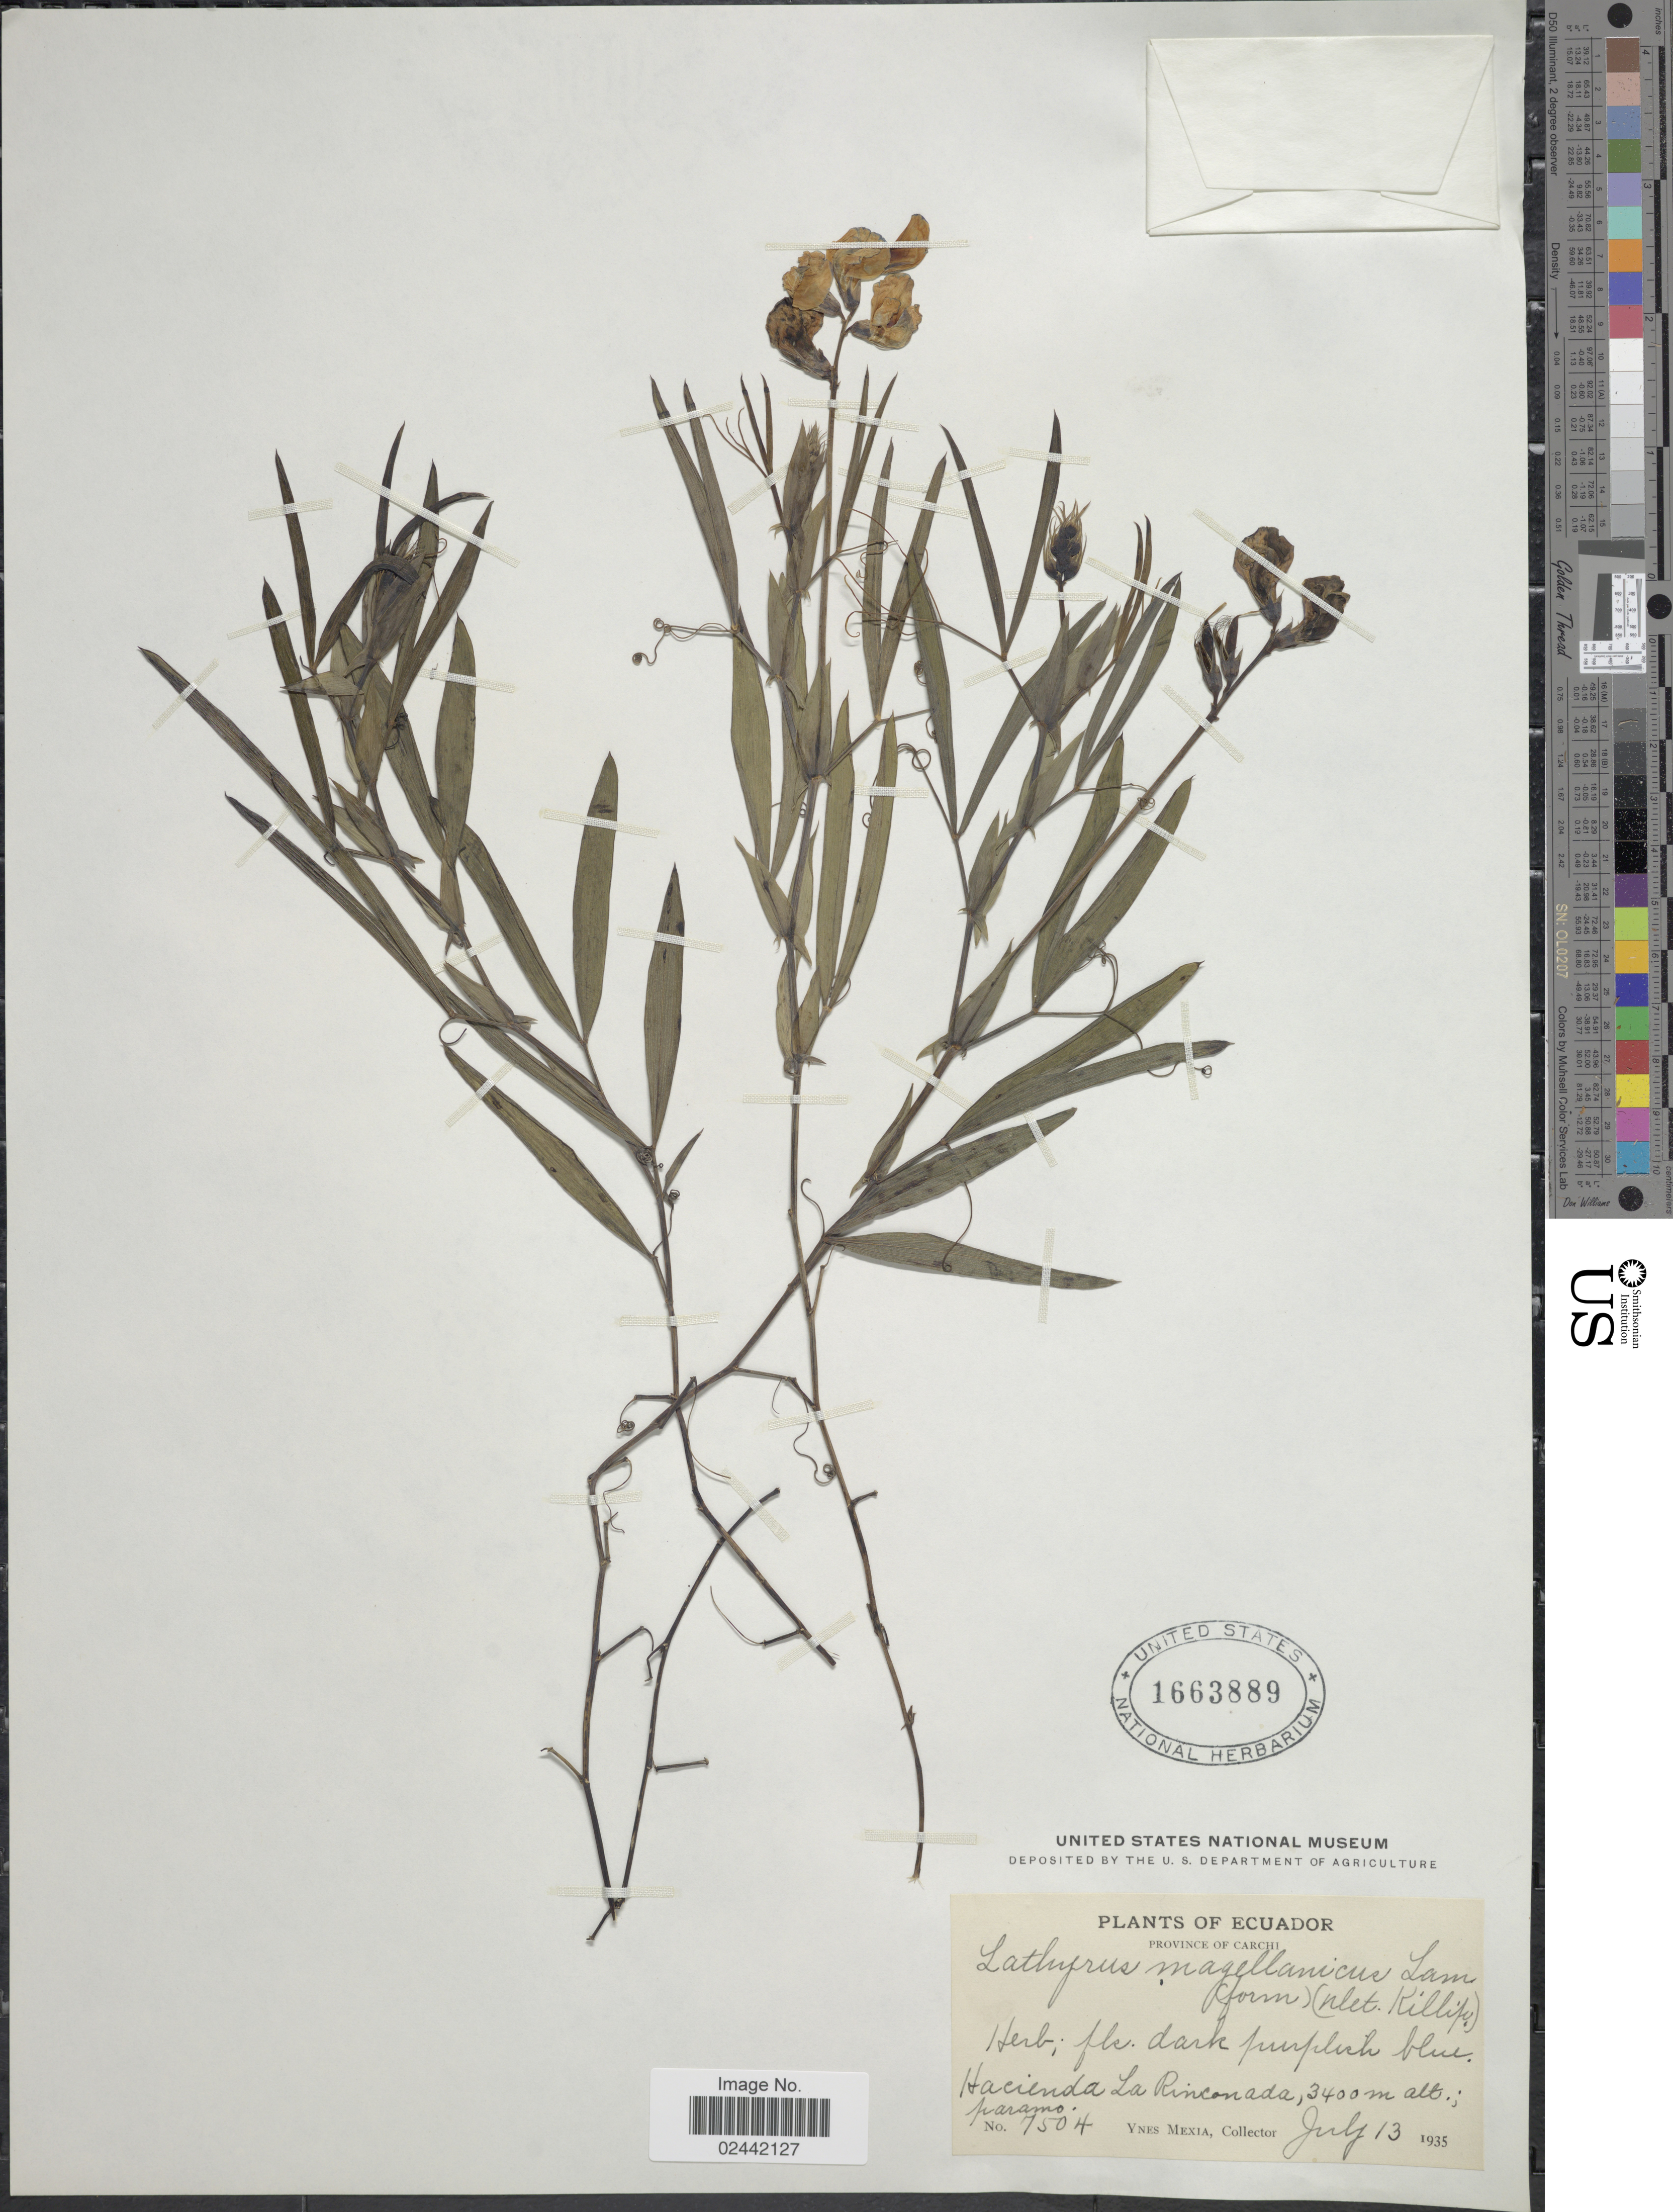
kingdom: Plantae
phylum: Tracheophyta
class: Magnoliopsida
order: Fabales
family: Fabaceae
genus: Lathyrus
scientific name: Lathyrus magellanicus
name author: Lam.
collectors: Y. Mexia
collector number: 7504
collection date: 1935-07-13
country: Ecuador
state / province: Carchi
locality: Hacienda La Rinconada; paramo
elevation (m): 3400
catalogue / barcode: US 1663889